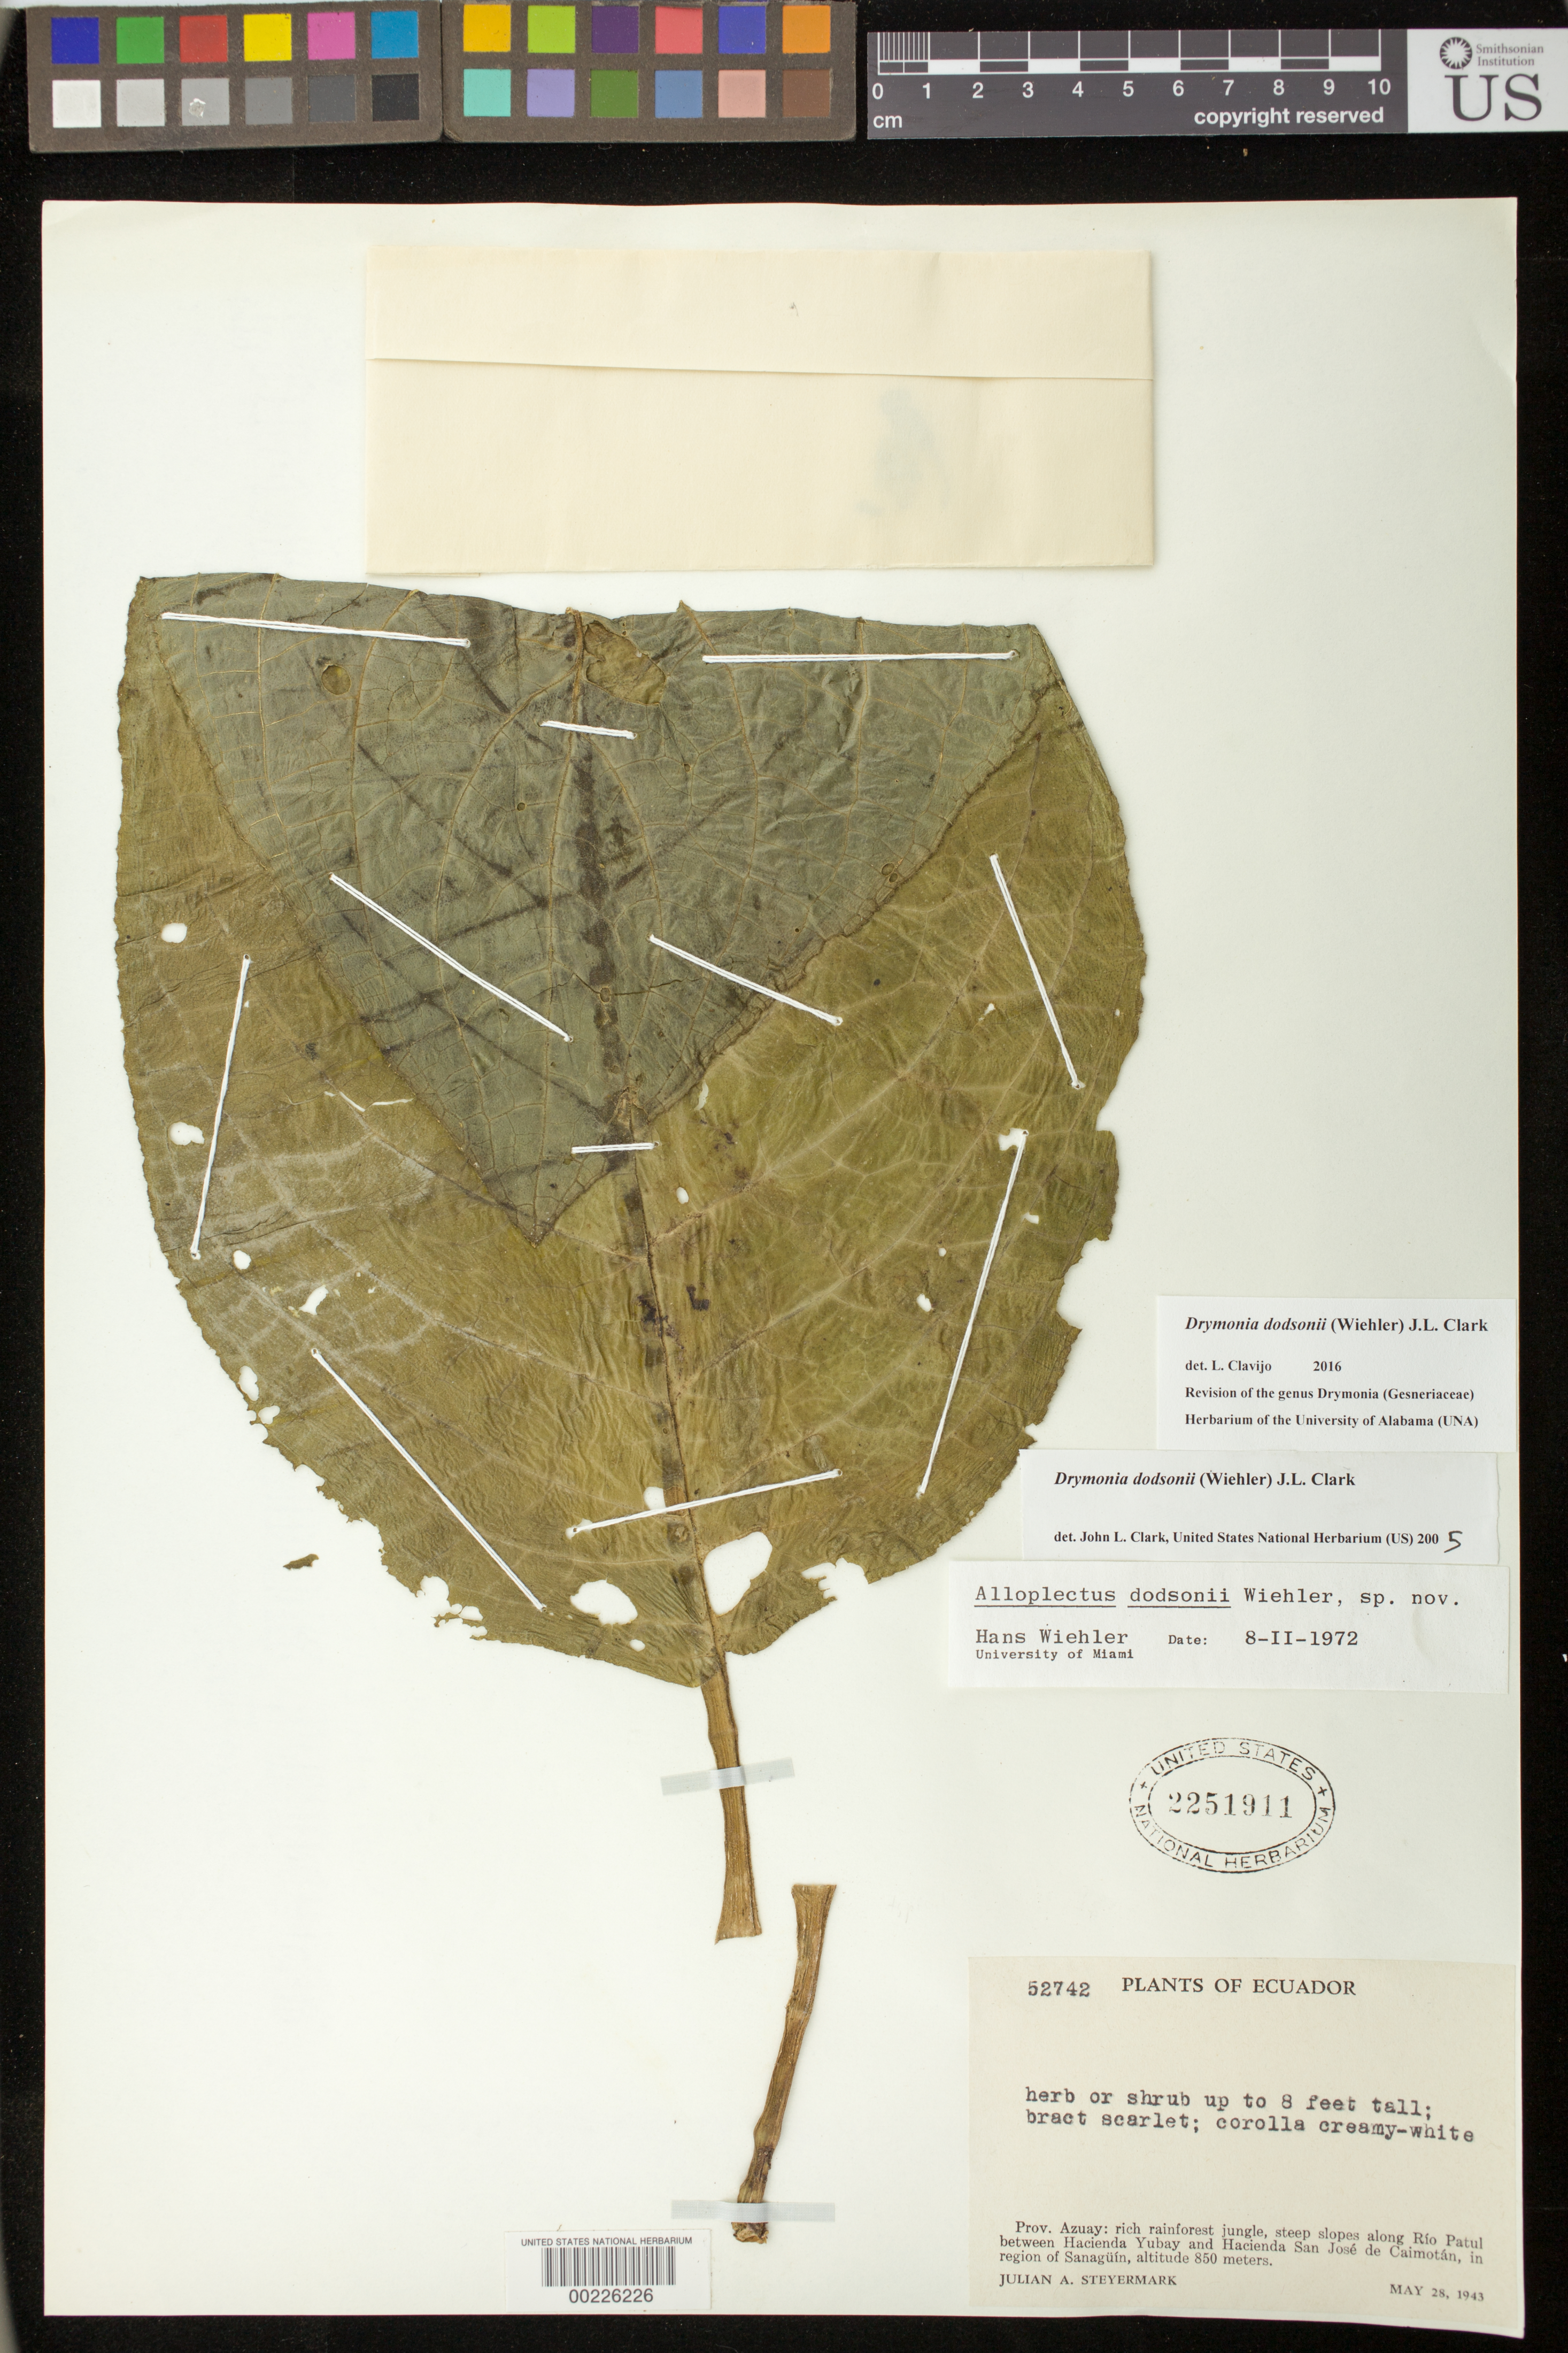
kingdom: Plantae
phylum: Tracheophyta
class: Magnoliopsida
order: Lamiales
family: Gesneriaceae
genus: Drymonia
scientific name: Drymonia dodsonii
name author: (Wiehler) J.L. Clark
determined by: Clark, J. L., (SEL), The Marie Selby Botanical Garden (UNITED STATES)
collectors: J. Steyermark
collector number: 52742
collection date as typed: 28 May 1943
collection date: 1943-05-28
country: Ecuador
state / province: Azuay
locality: Steep slopes along Rio Patul between Hacienda Yubay and Hacienda San Jose de Caimotan, in region of Sanaguin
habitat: Rich rainforest jungle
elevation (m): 850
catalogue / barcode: US 2251911